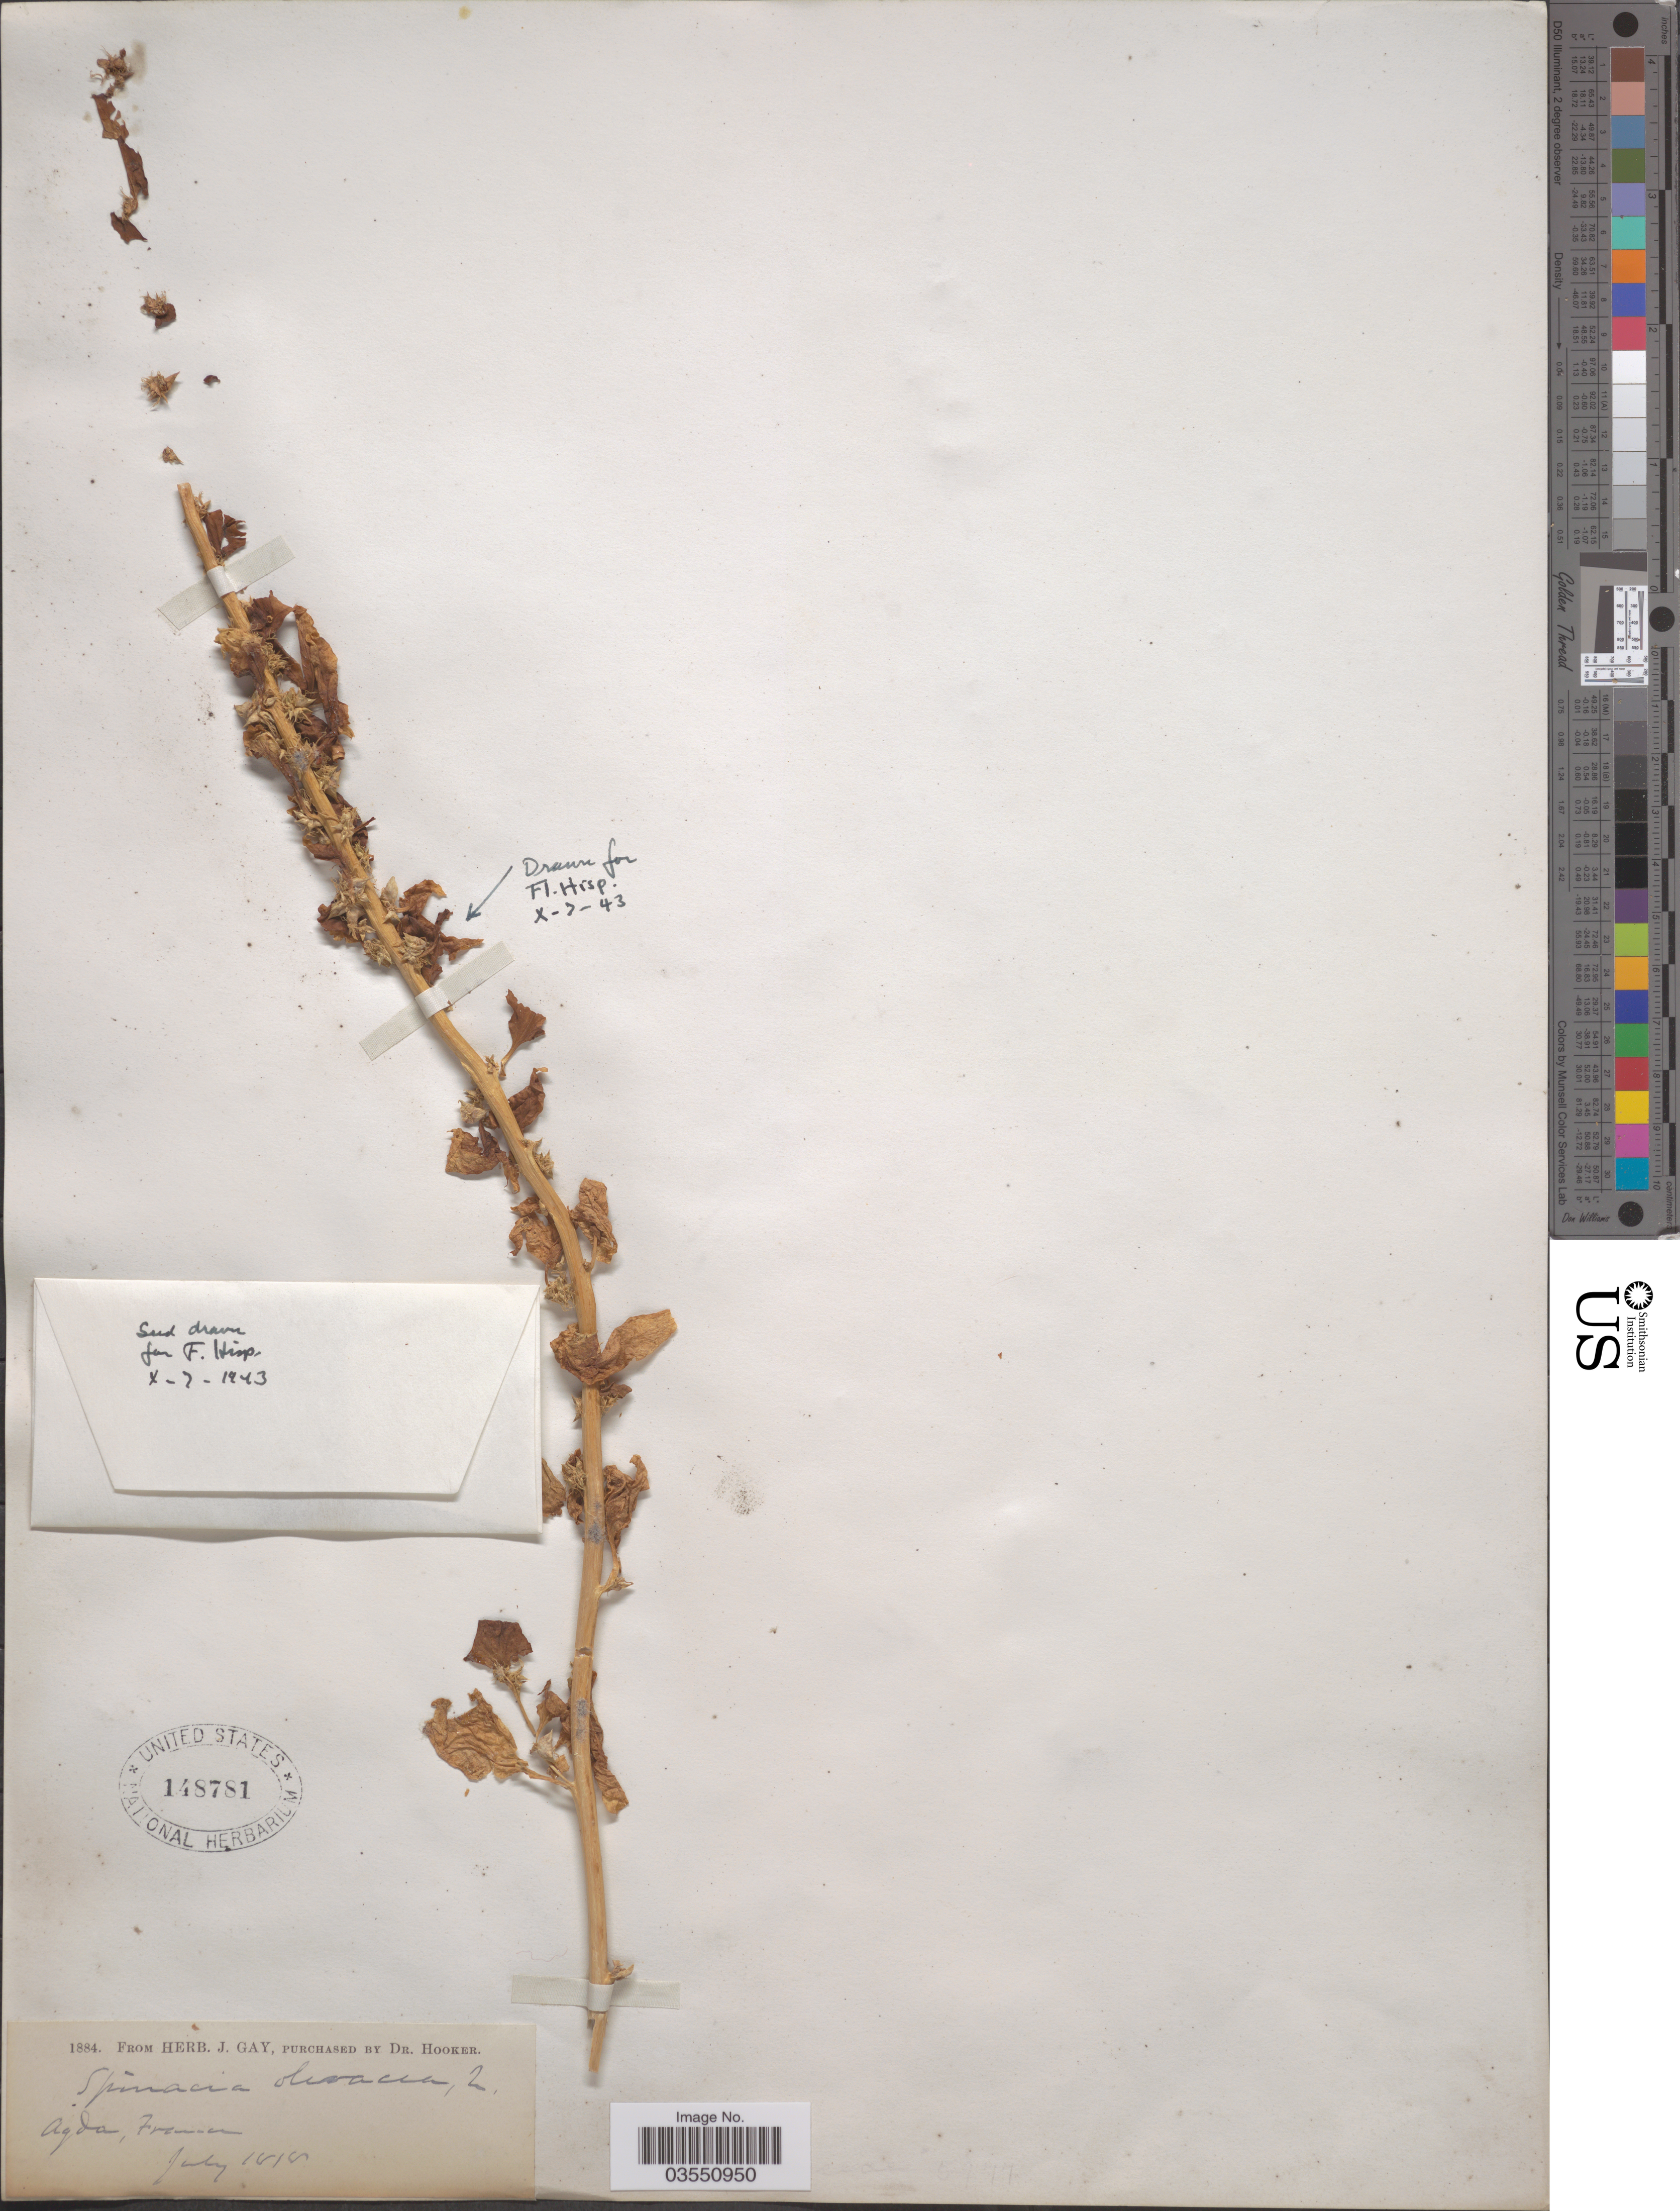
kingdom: Plantae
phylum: Tracheophyta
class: Magnoliopsida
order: Caryophyllales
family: Amaranthaceae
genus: Spinacia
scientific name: Spinacia oleracea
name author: L.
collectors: ex herb. J. Gay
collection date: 1818-07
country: France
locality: Agda.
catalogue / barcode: US 148781